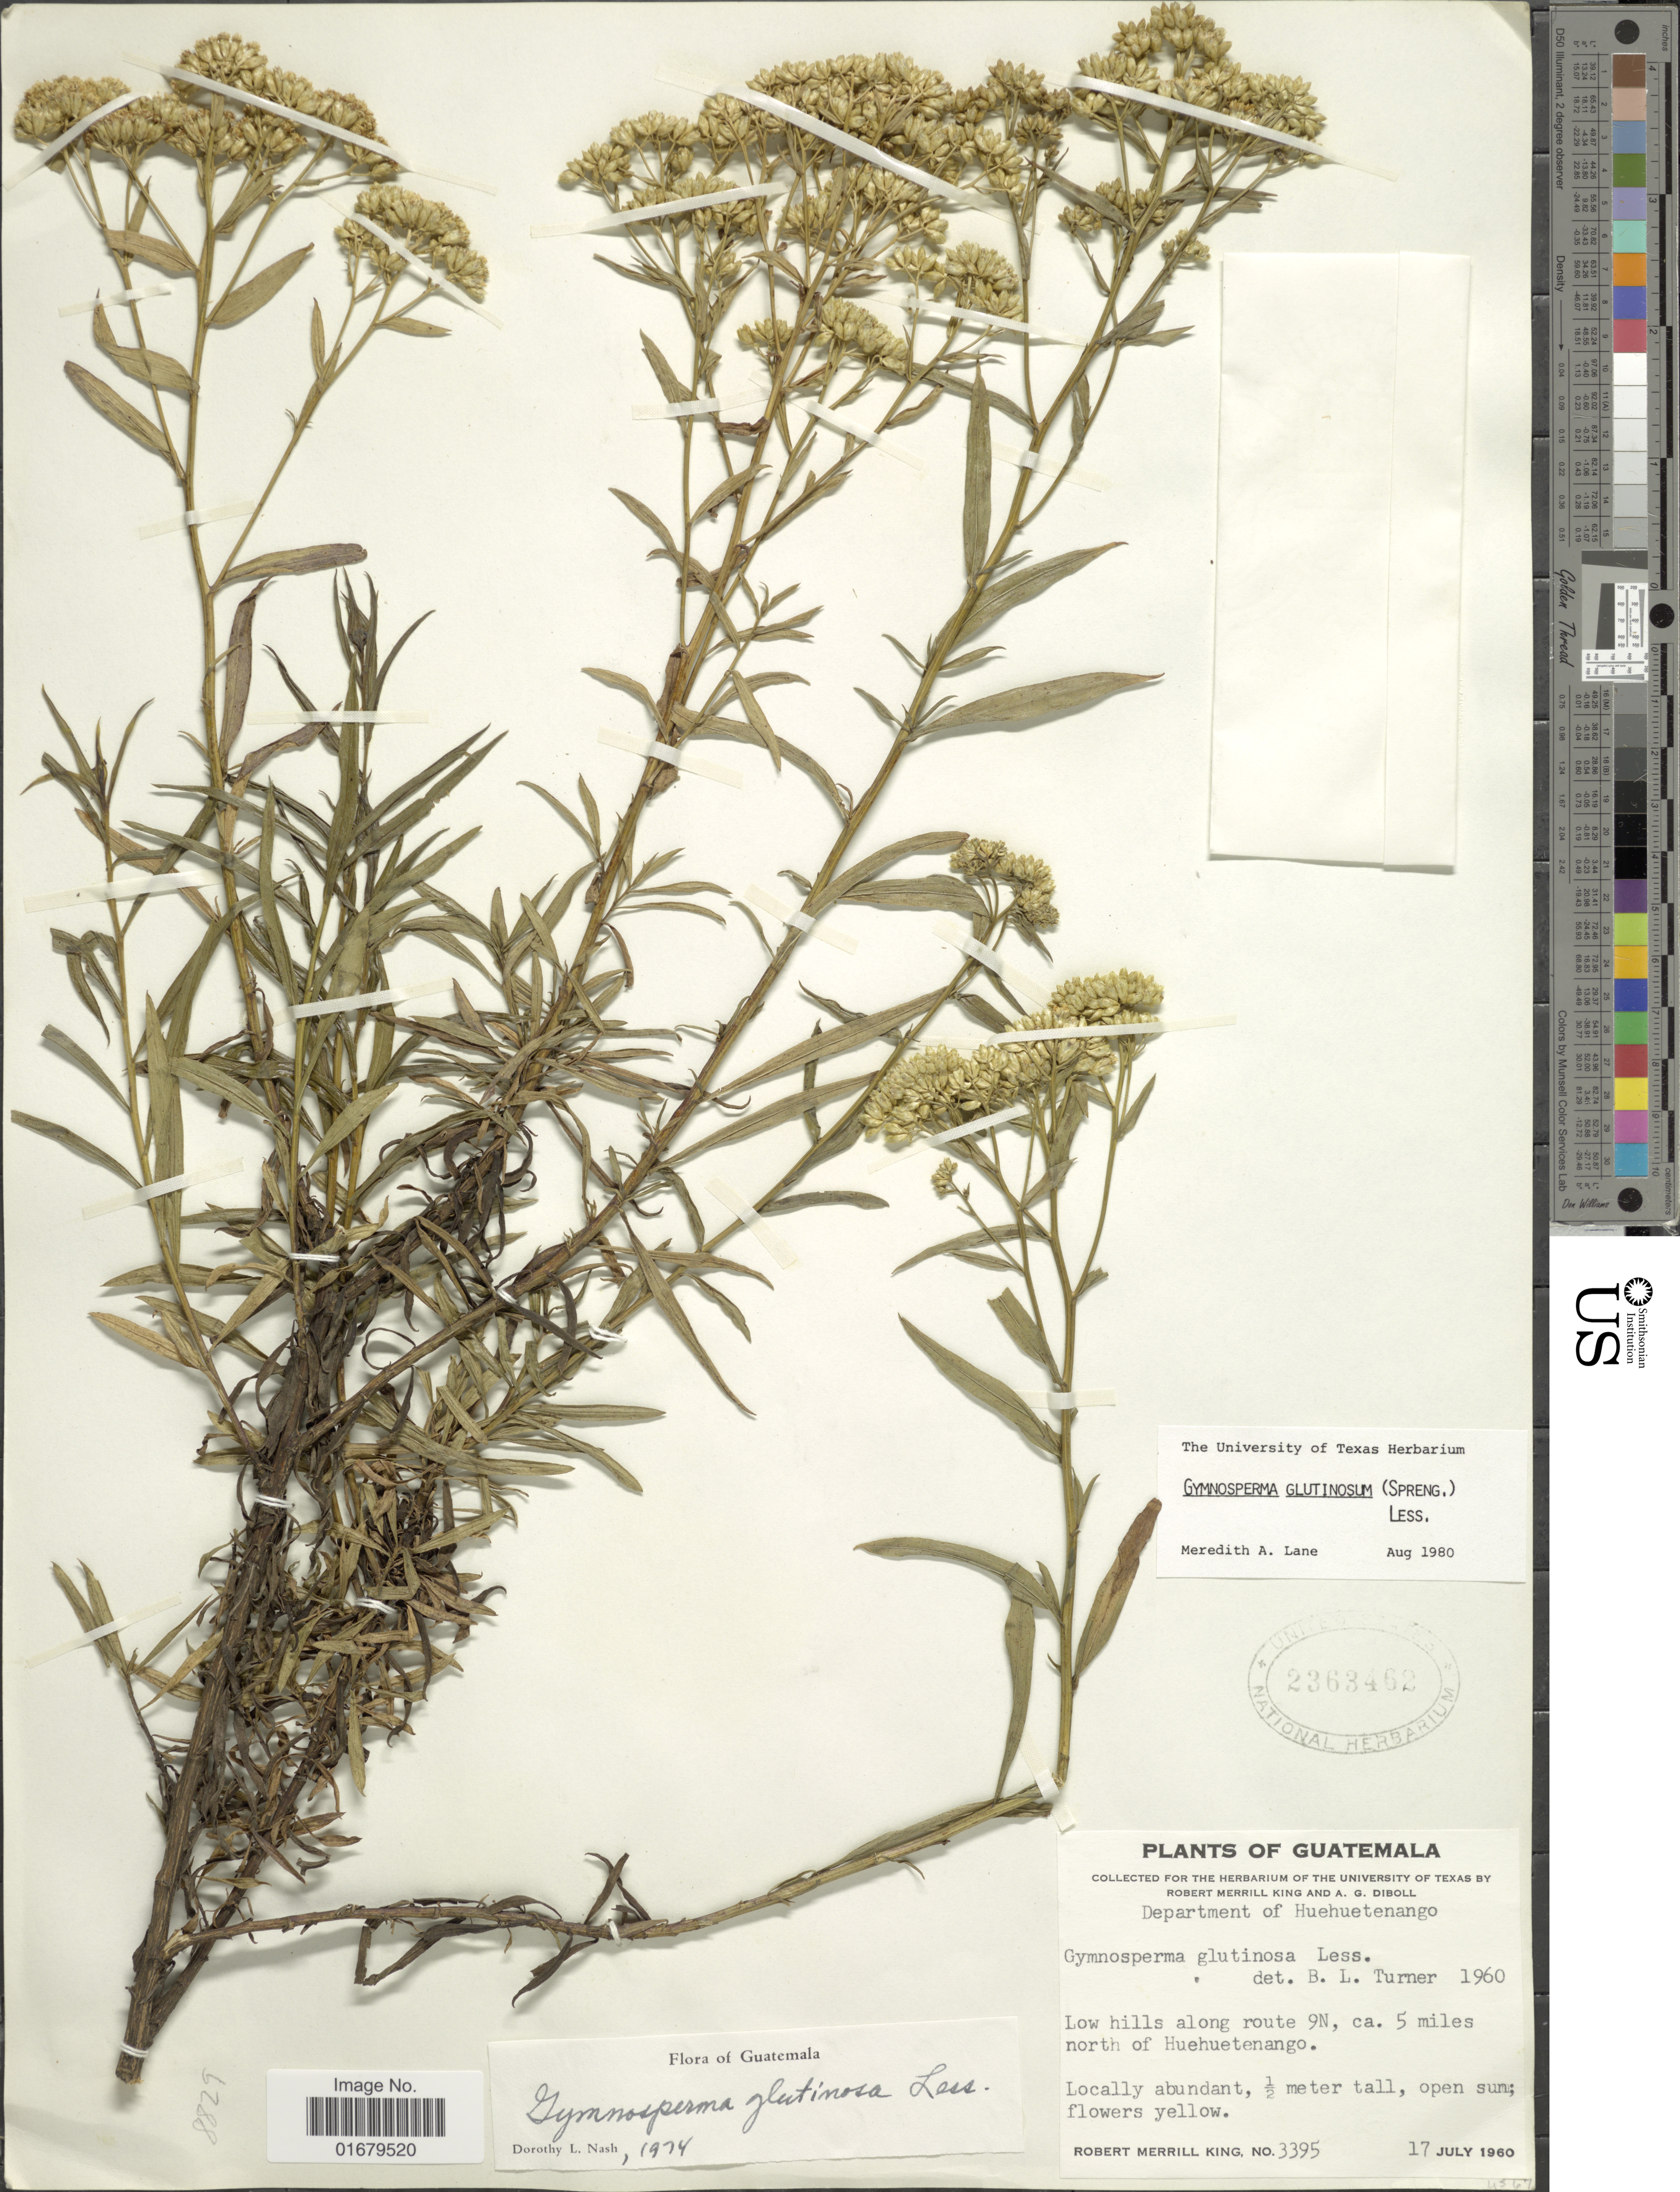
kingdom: Plantae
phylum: Tracheophyta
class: Magnoliopsida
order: Asterales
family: Asteraceae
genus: Gymnosperma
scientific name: Gymnosperma glutinosum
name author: (Spreng.) Less.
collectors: R. M. King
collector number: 3395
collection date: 1960-07-17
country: Guatemala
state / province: Huehuetenango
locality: Low hills along route 9N, ca. 5 miles north of Huehuetenango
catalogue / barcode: US 2363462